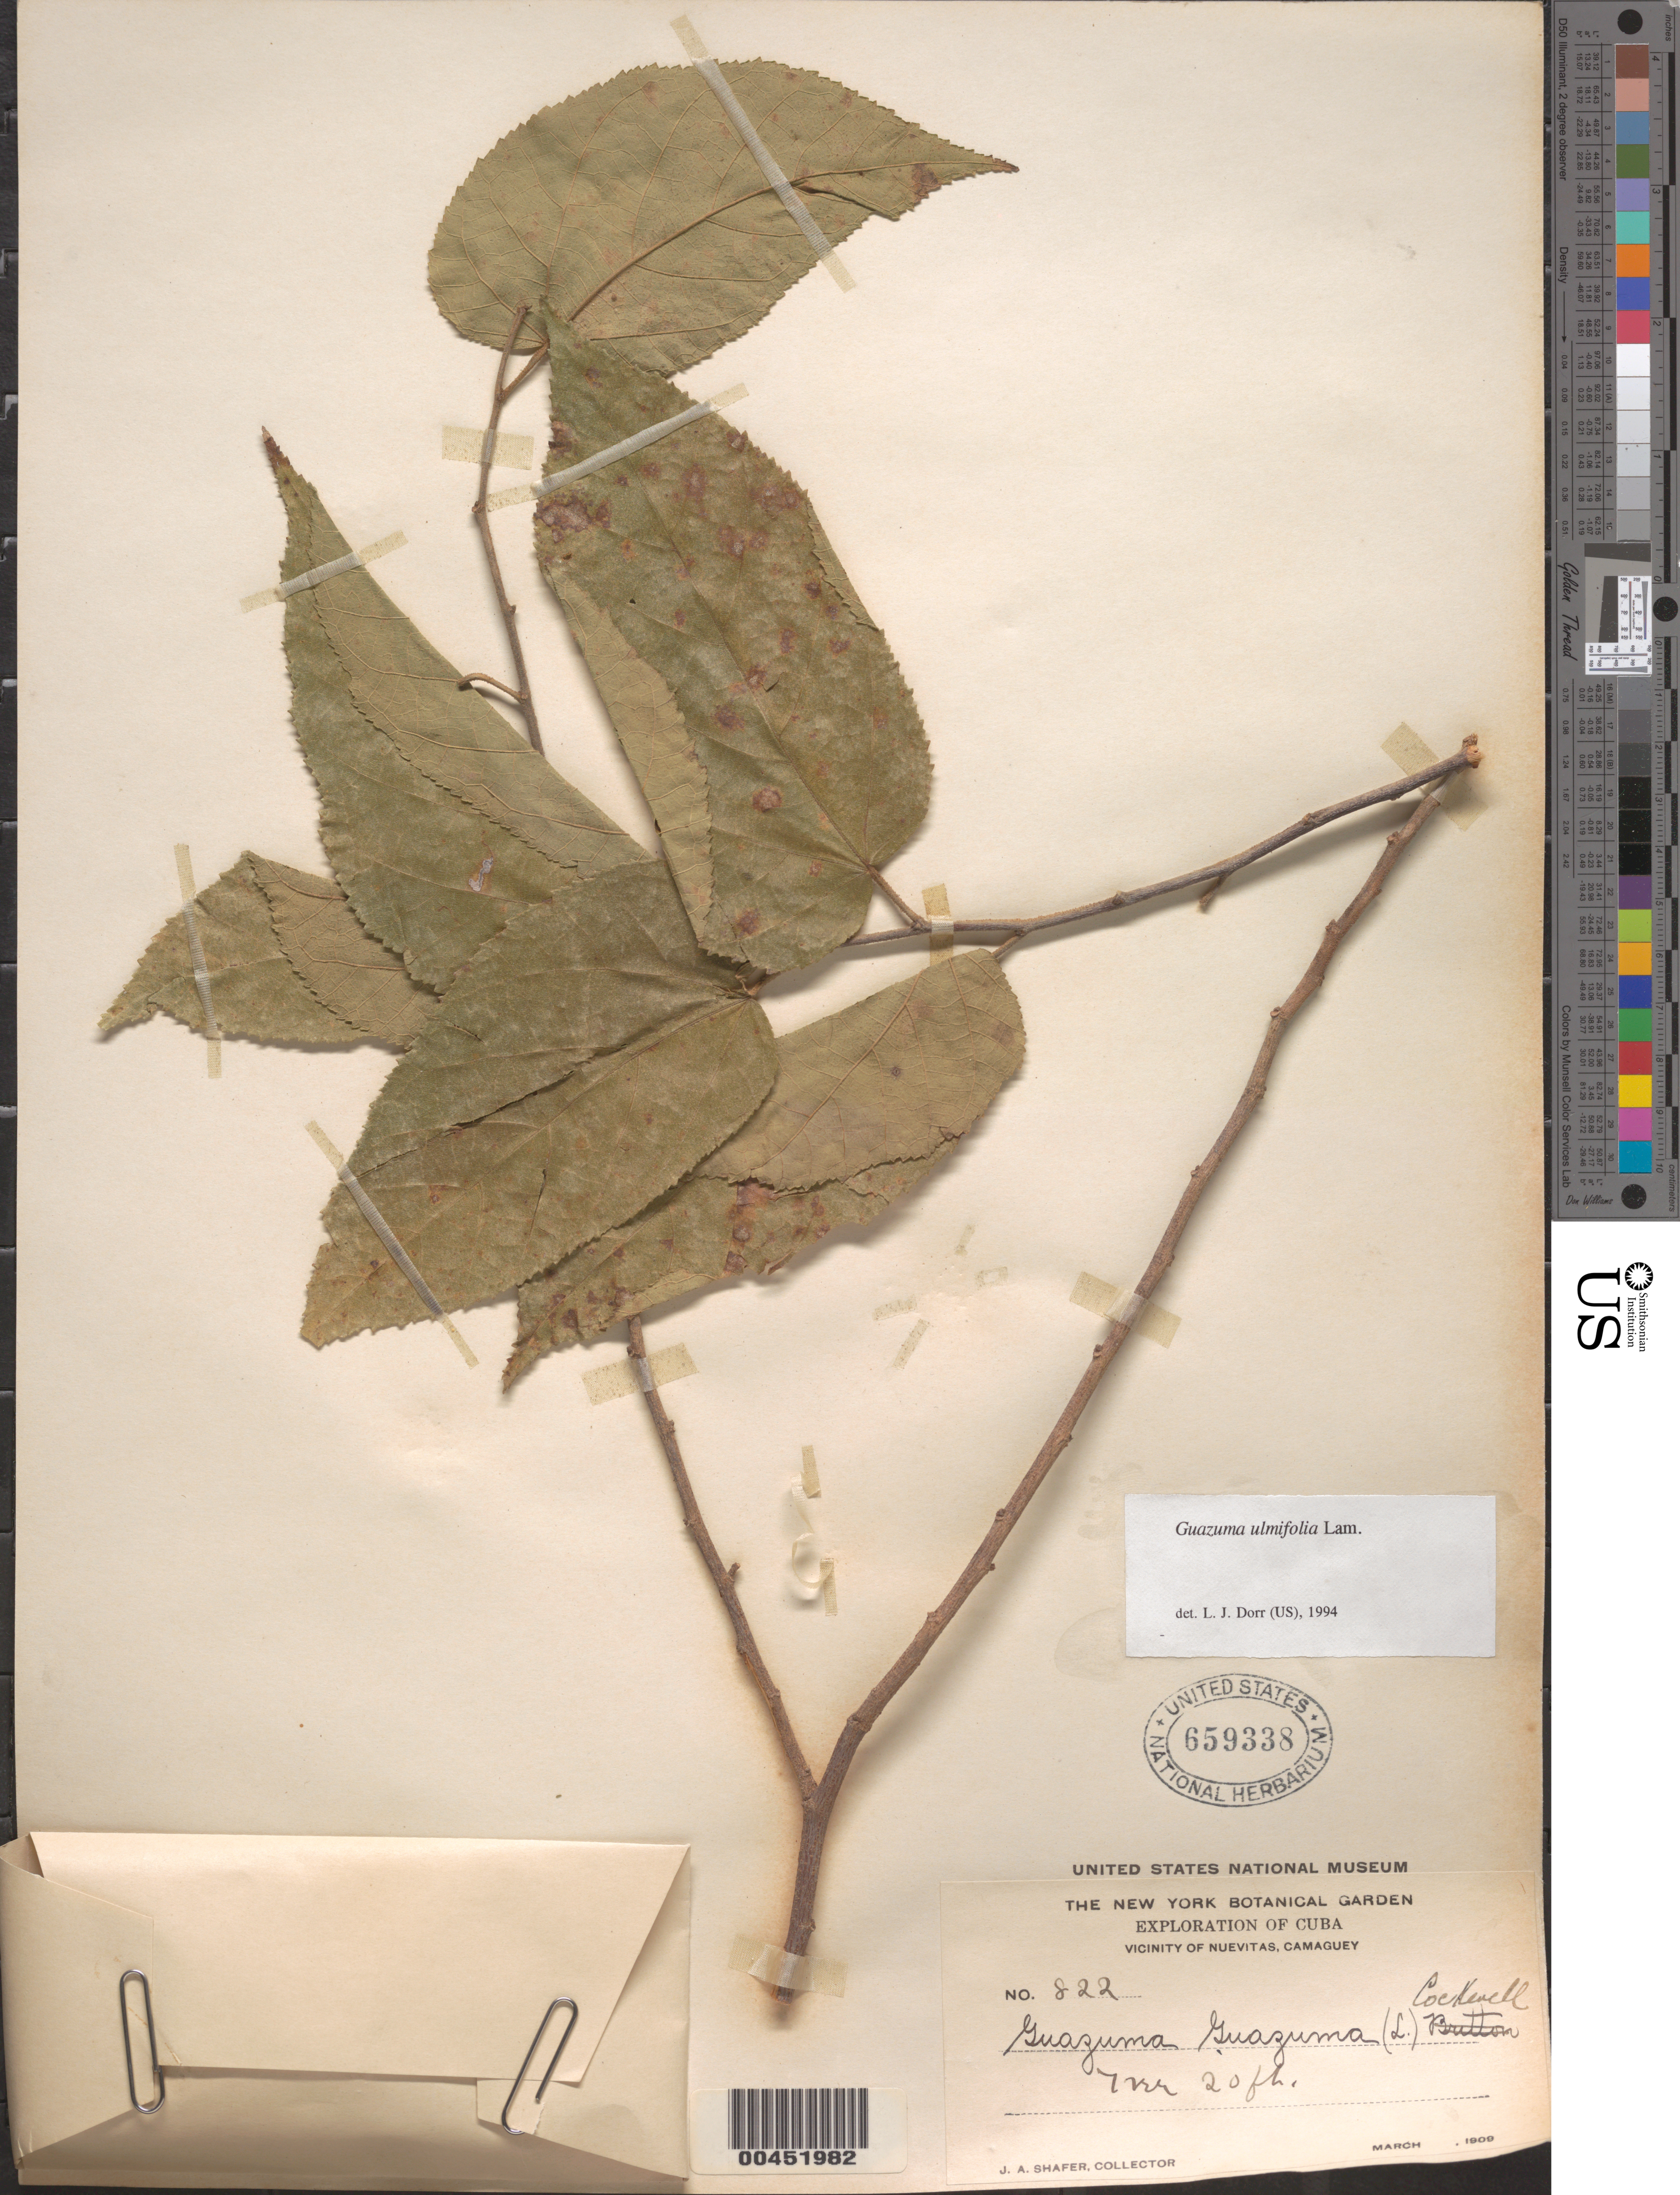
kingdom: Plantae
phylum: Tracheophyta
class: Magnoliopsida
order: Malvales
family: Malvaceae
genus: Guazuma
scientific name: Guazuma ulmifolia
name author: Lam.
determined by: Dorr, L. J., (BOT), Smithsonian Institution - National Museum of Natural History (UNITED STATES)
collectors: J. A. Shafer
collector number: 822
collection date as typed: Mar 1909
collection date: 1909-03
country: Cuba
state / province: Camagüey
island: Greater Antilles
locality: Vicinity of Nuevitas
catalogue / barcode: US 659338